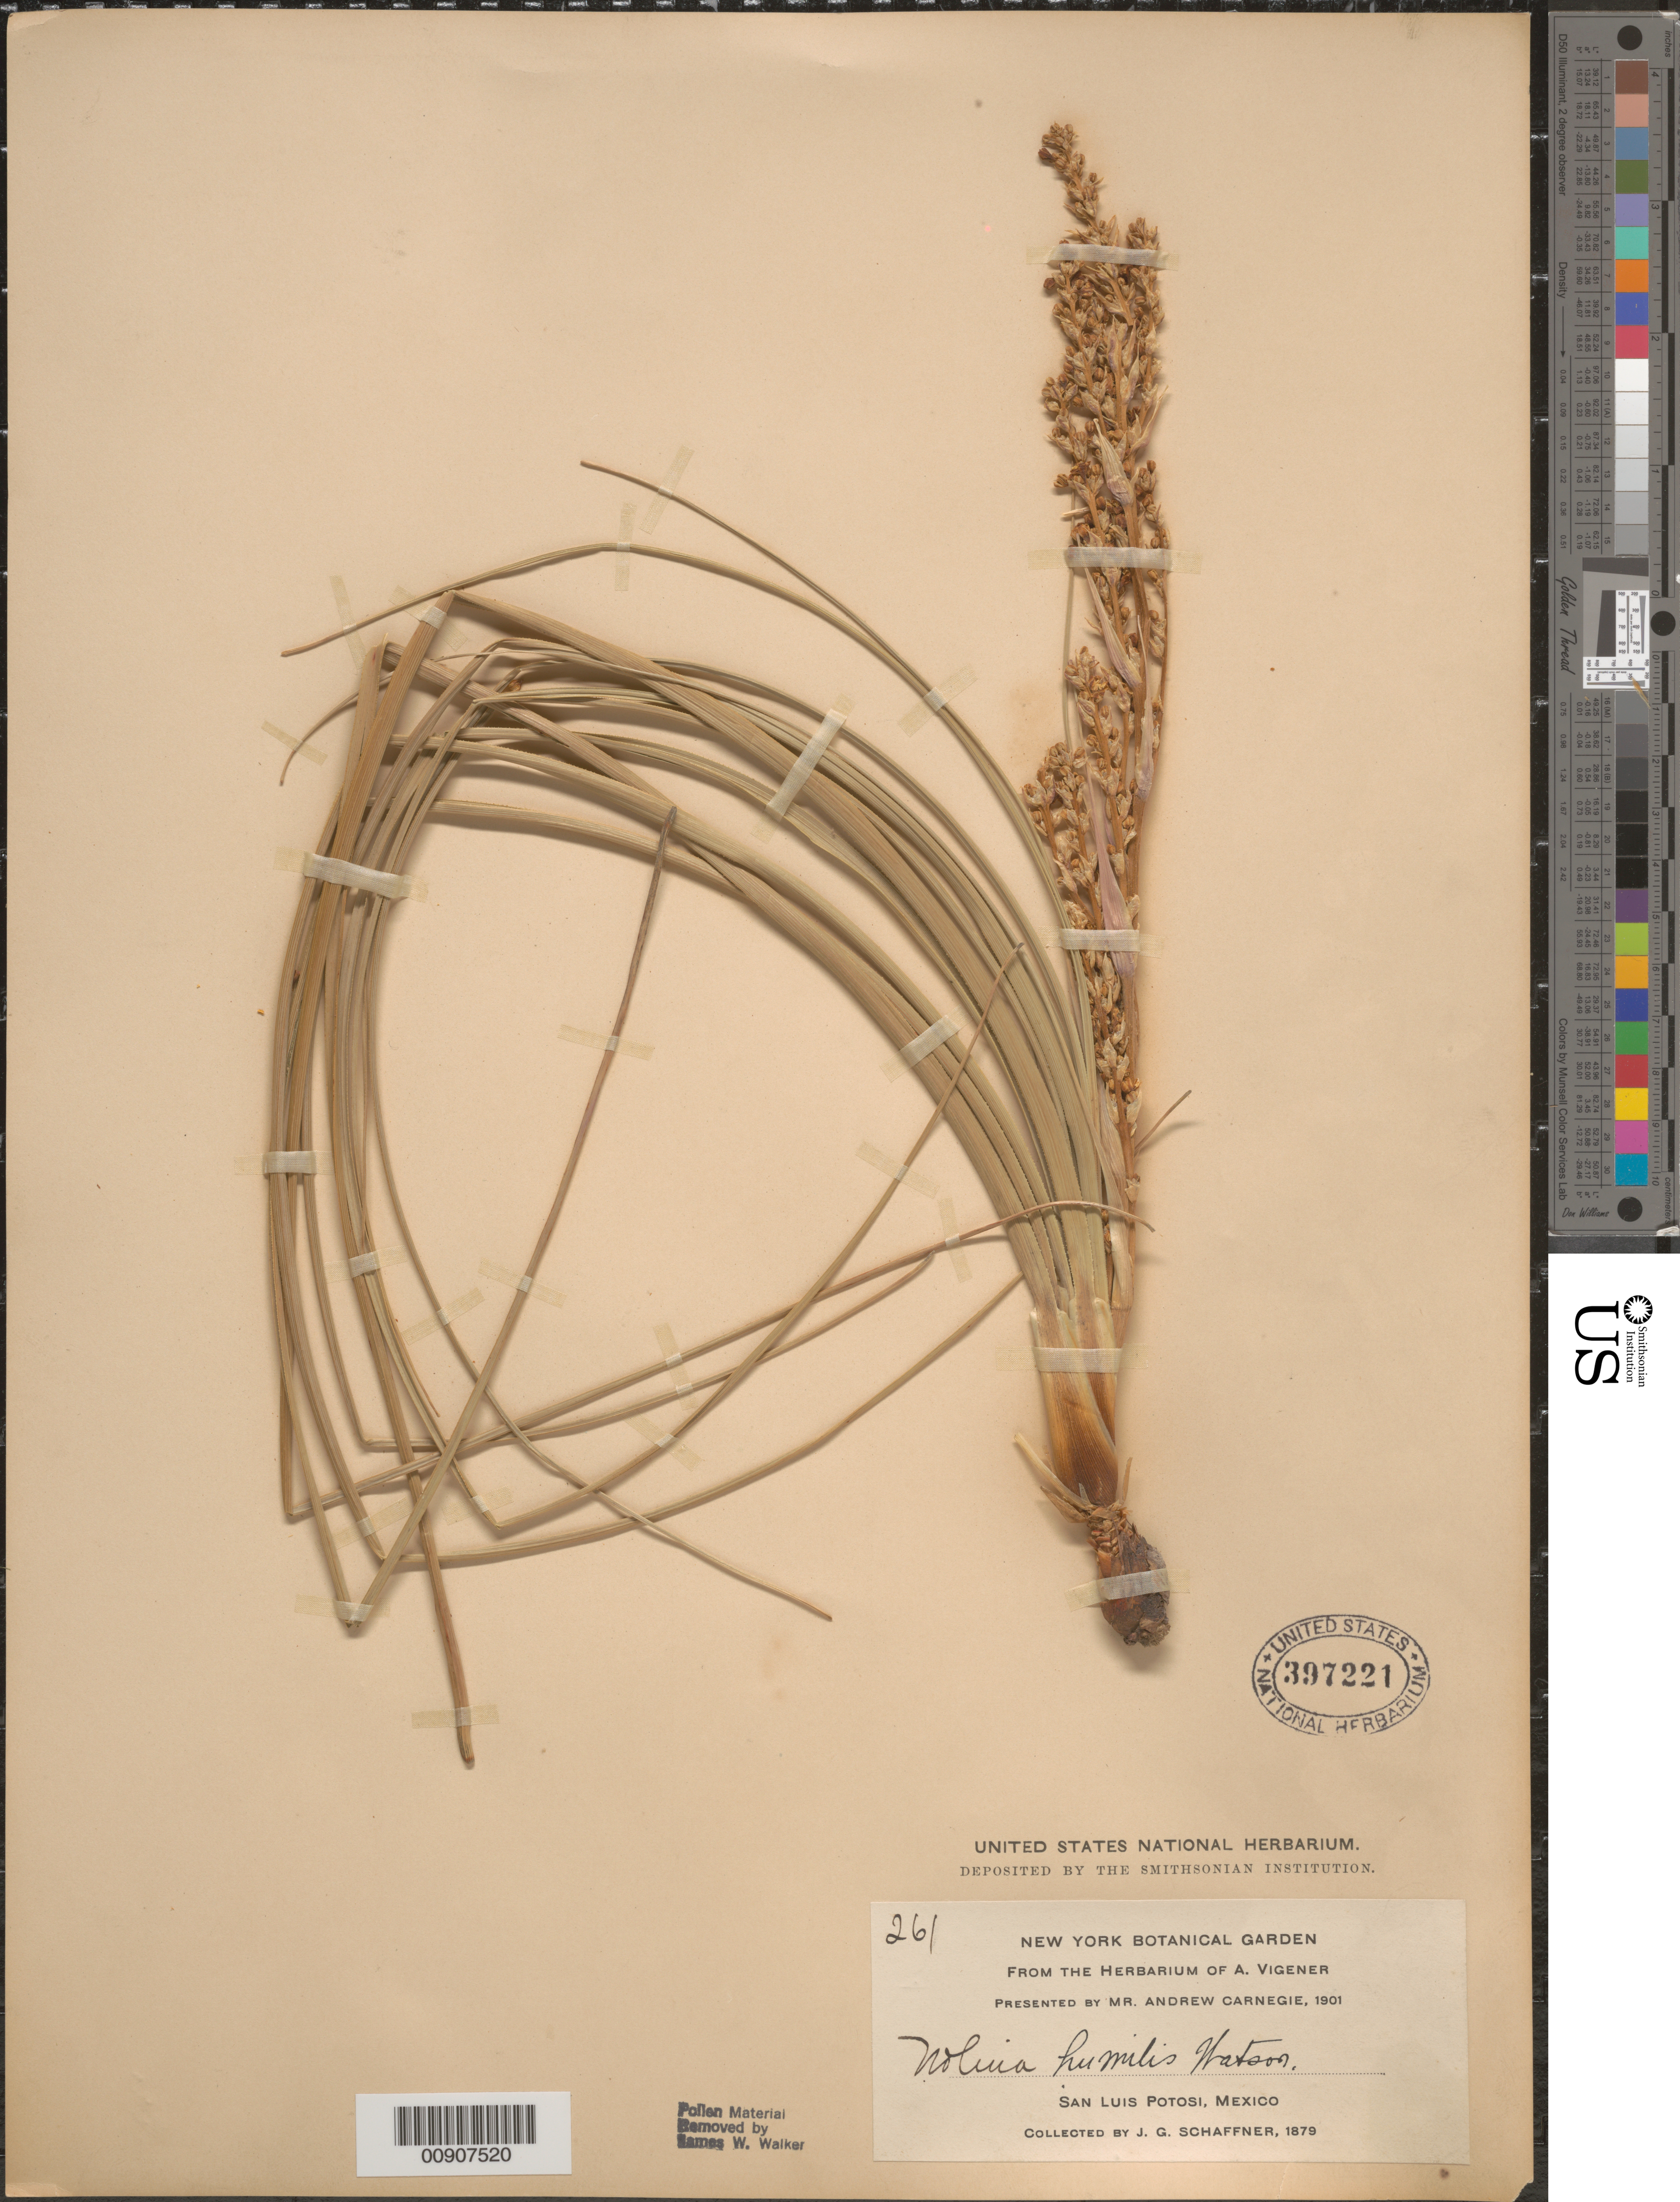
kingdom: Plantae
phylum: Tracheophyta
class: Liliopsida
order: Asparagales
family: Asparagaceae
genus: Nolina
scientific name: Nolina humilis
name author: S. Watson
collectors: J. G. Schaffner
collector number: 261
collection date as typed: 1879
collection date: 1879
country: Mexico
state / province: San Luis Potosí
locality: San Luis Potosí.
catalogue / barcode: US 397221